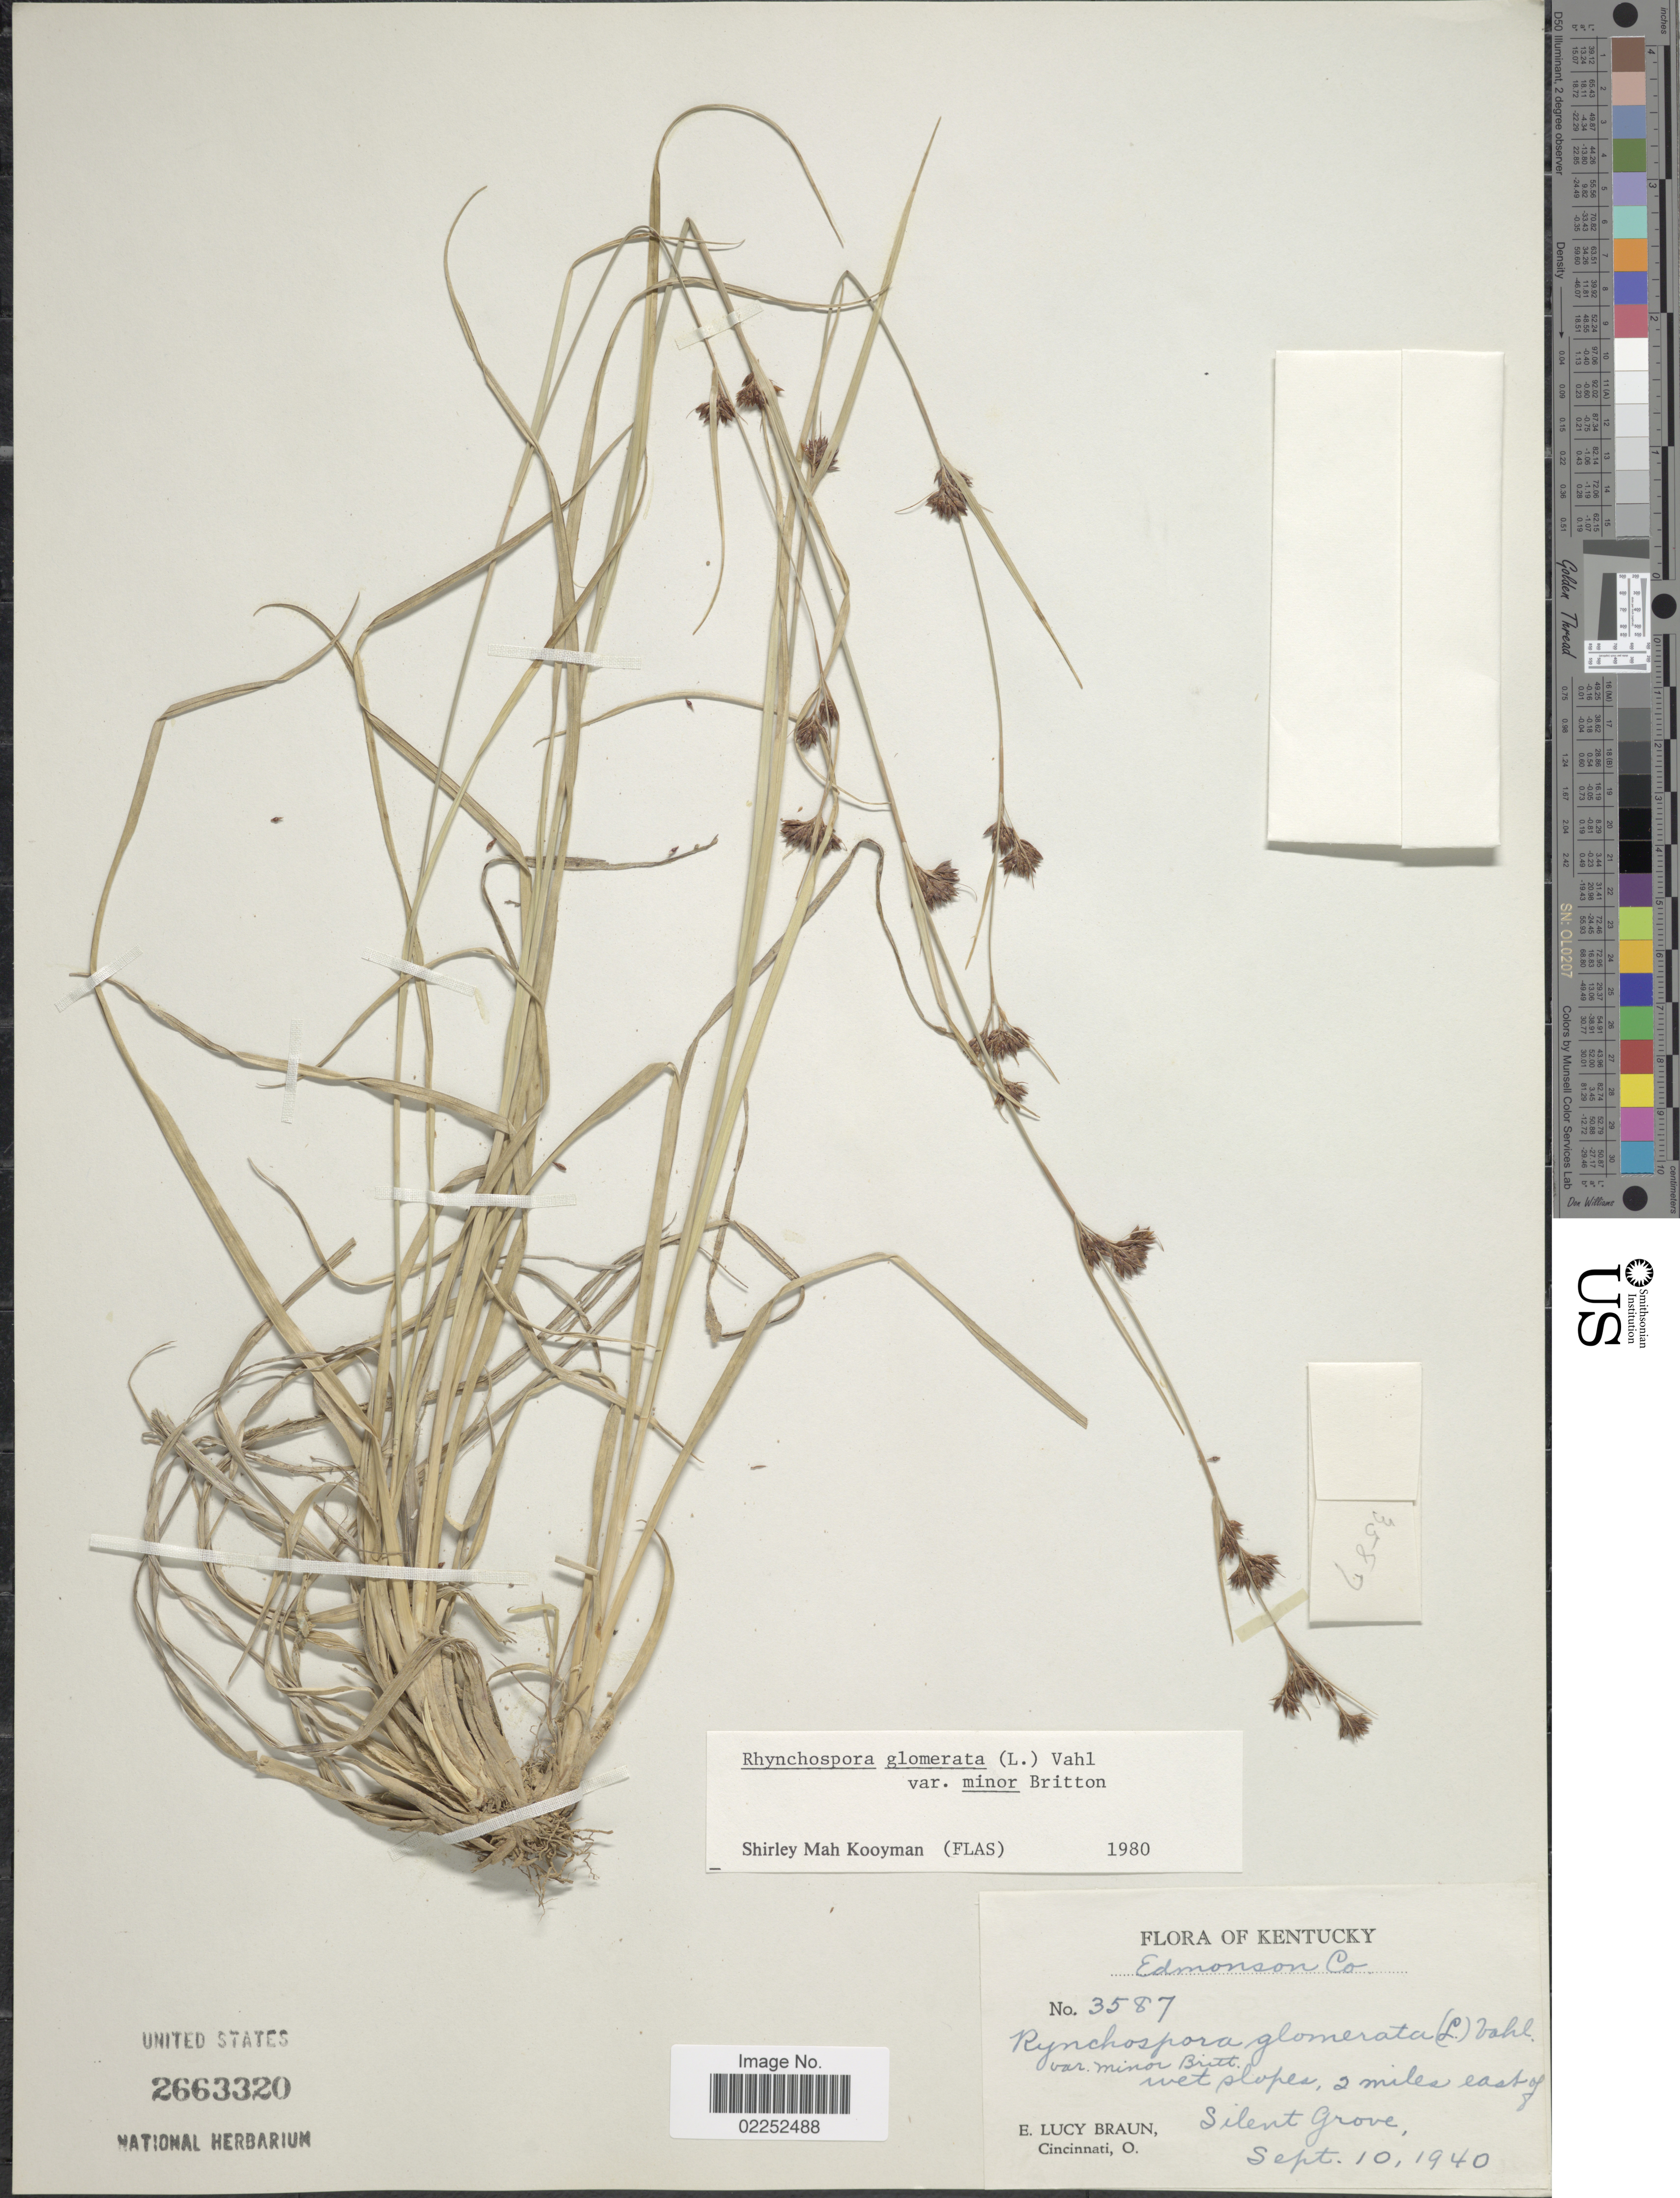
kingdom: Plantae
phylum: Tracheophyta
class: Liliopsida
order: Poales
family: Cyperaceae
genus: Rhynchospora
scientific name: Rhynchospora capitellata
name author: (Michx.) Vahl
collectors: E. L. Braun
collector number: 3587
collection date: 1940-09-10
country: United States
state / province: Kentucky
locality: Edmonson Co., wet slopes, 2 miles east of Silent Grove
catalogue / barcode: US 2663320